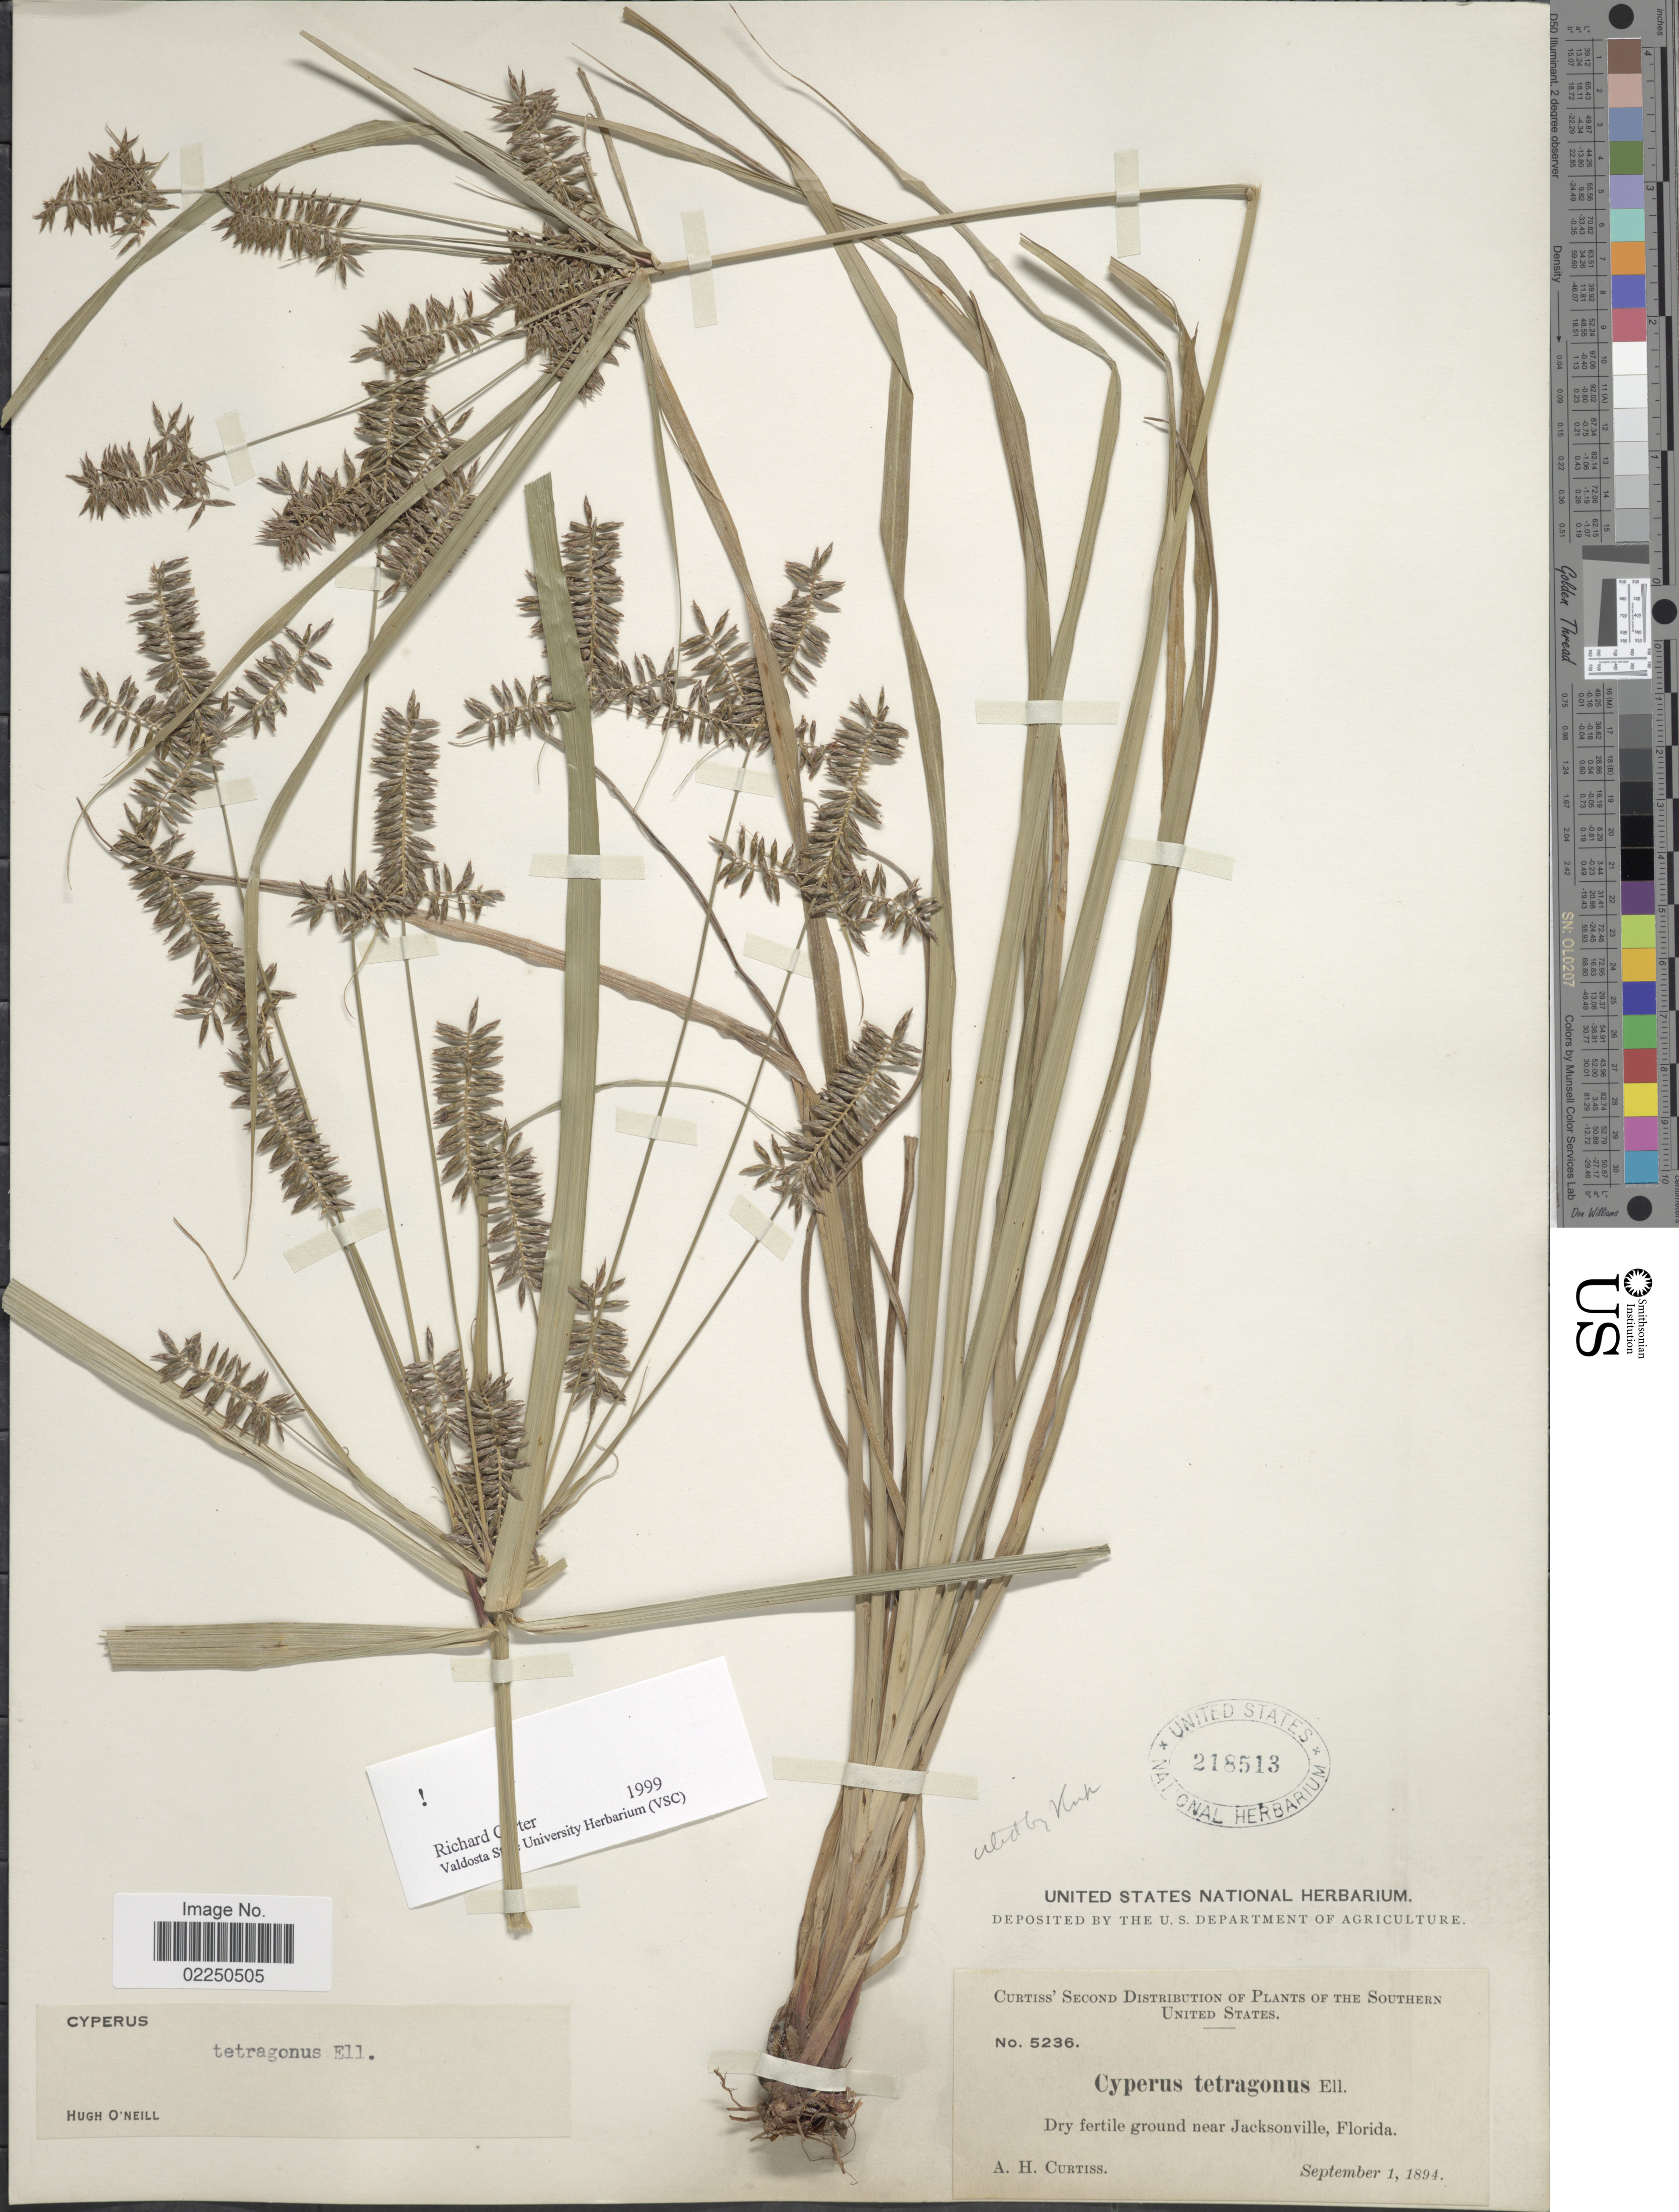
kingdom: Plantae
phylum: Tracheophyta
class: Liliopsida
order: Poales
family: Cyperaceae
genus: Cyperus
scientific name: Cyperus tetragonus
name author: Elliott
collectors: A. H. Curtiss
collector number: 5236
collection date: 1894-09-01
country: United States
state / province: Florida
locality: Southern United States. Dry fertile ground near Jacksonville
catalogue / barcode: US 218513